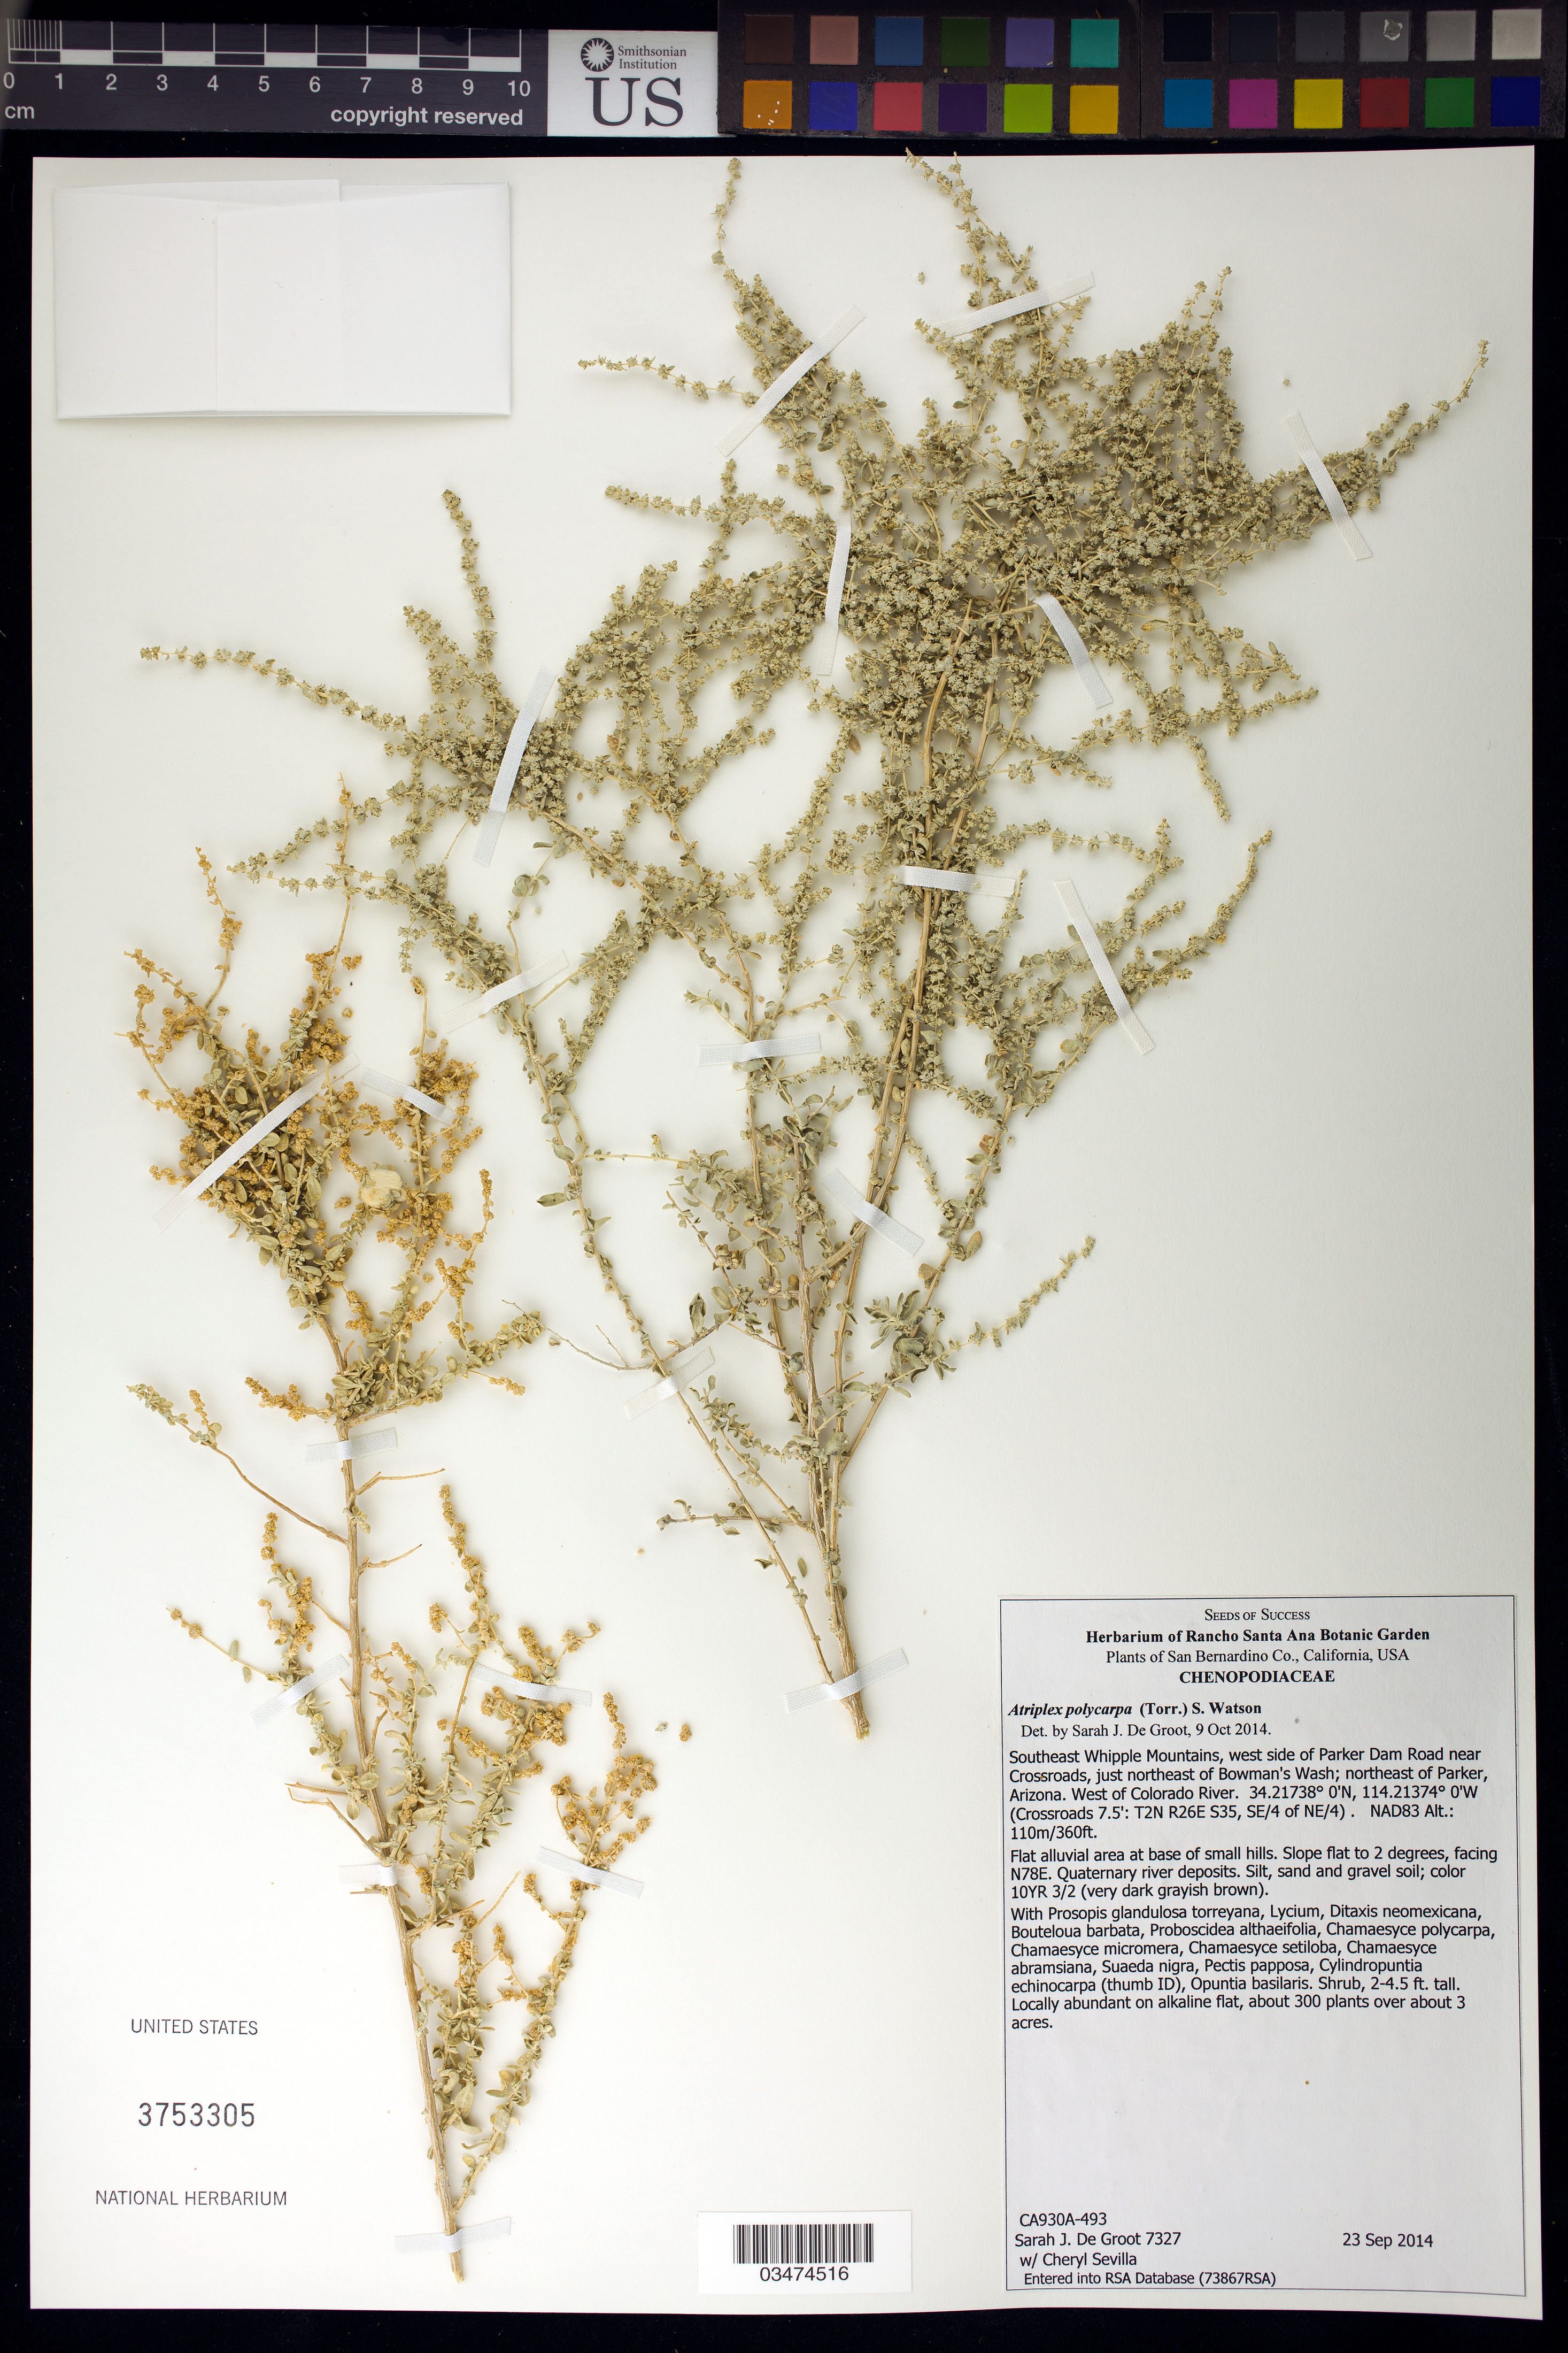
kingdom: Plantae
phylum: Tracheophyta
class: Magnoliopsida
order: Caryophyllales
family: Amaranthaceae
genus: Atriplex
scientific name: Atriplex polycarpa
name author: (Torr.) S. Watson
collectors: S. De Groot & C. Sevilla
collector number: CA930A-493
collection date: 2014-09-23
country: United States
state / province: California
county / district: San Bernardino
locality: SE Whipple Mtns, west side of Parker Dam Rd near Crossroads, just NE of Bowman's Wash, NE of Parker, Arizona. W of Colorado River.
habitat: Silt, sand and gravel soil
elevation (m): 110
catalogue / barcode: US 3753305